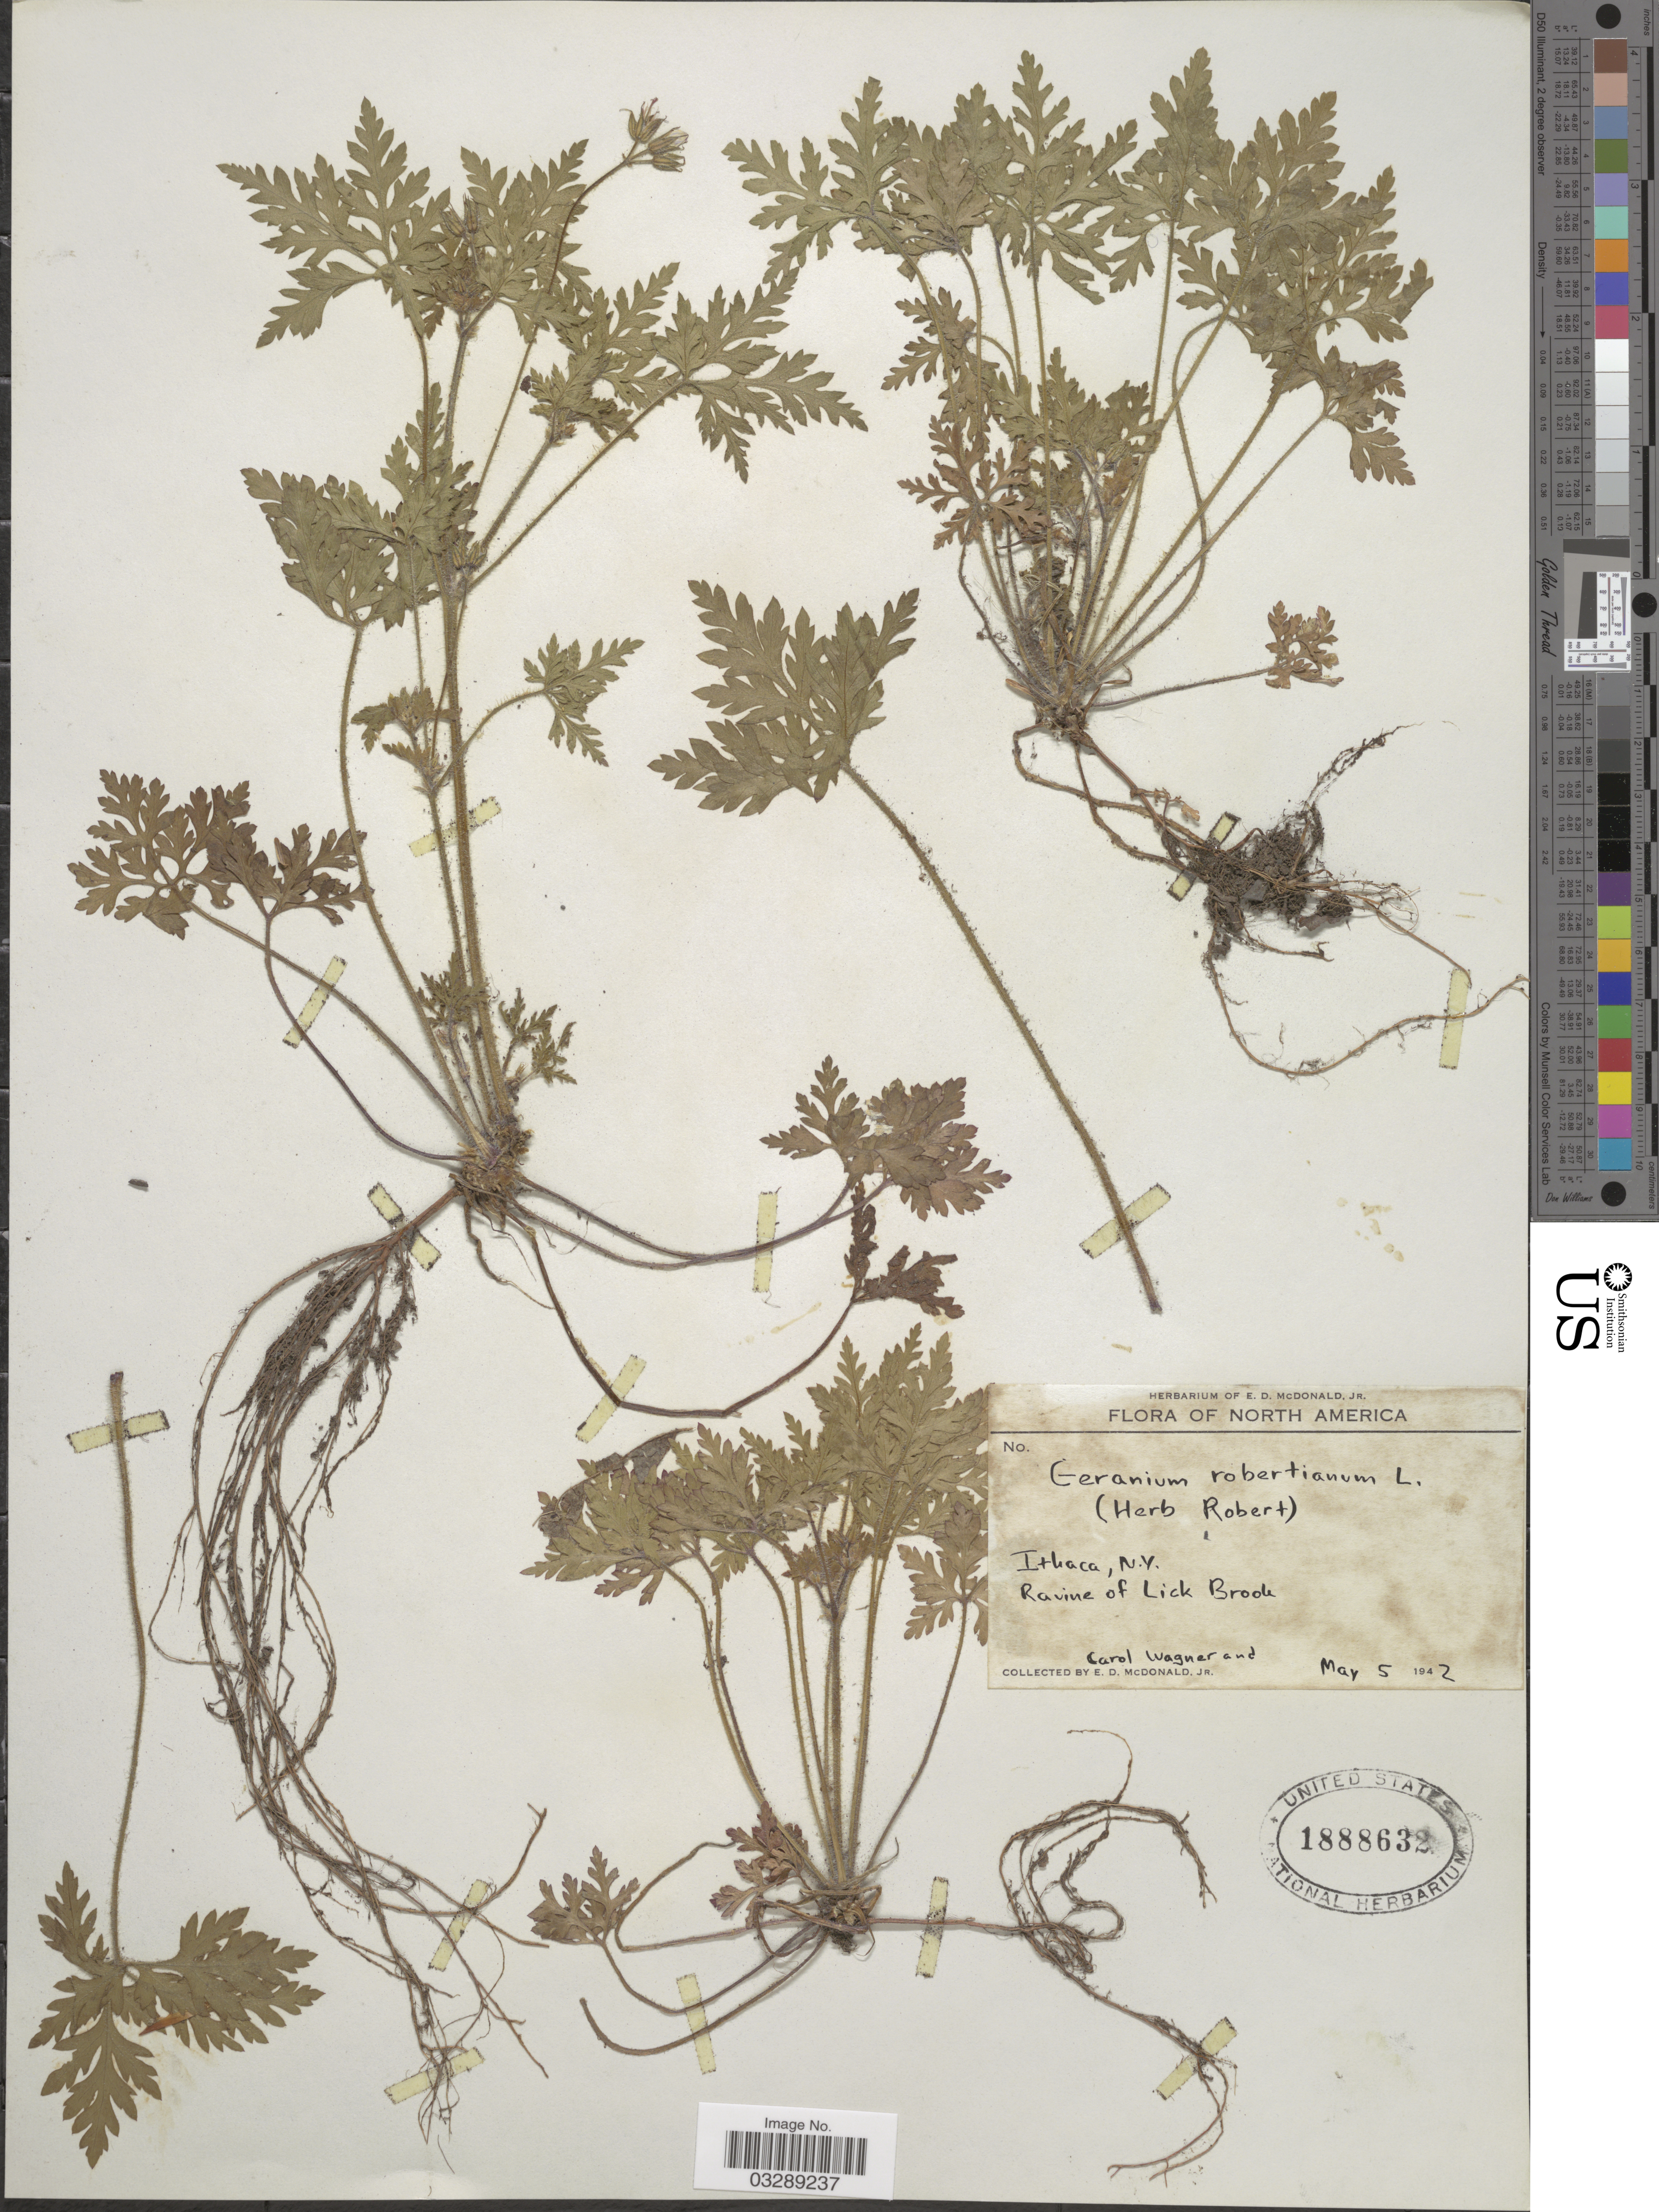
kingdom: Plantae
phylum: Tracheophyta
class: Magnoliopsida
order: Geraniales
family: Geraniaceae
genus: Geranium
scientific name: Geranium robertianum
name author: L.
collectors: C. Wagner & E. D. McDonald Jr.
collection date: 1942-05-05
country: United States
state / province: New York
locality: Ithaca, Ravine of Lick Brook.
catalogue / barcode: US 1888632